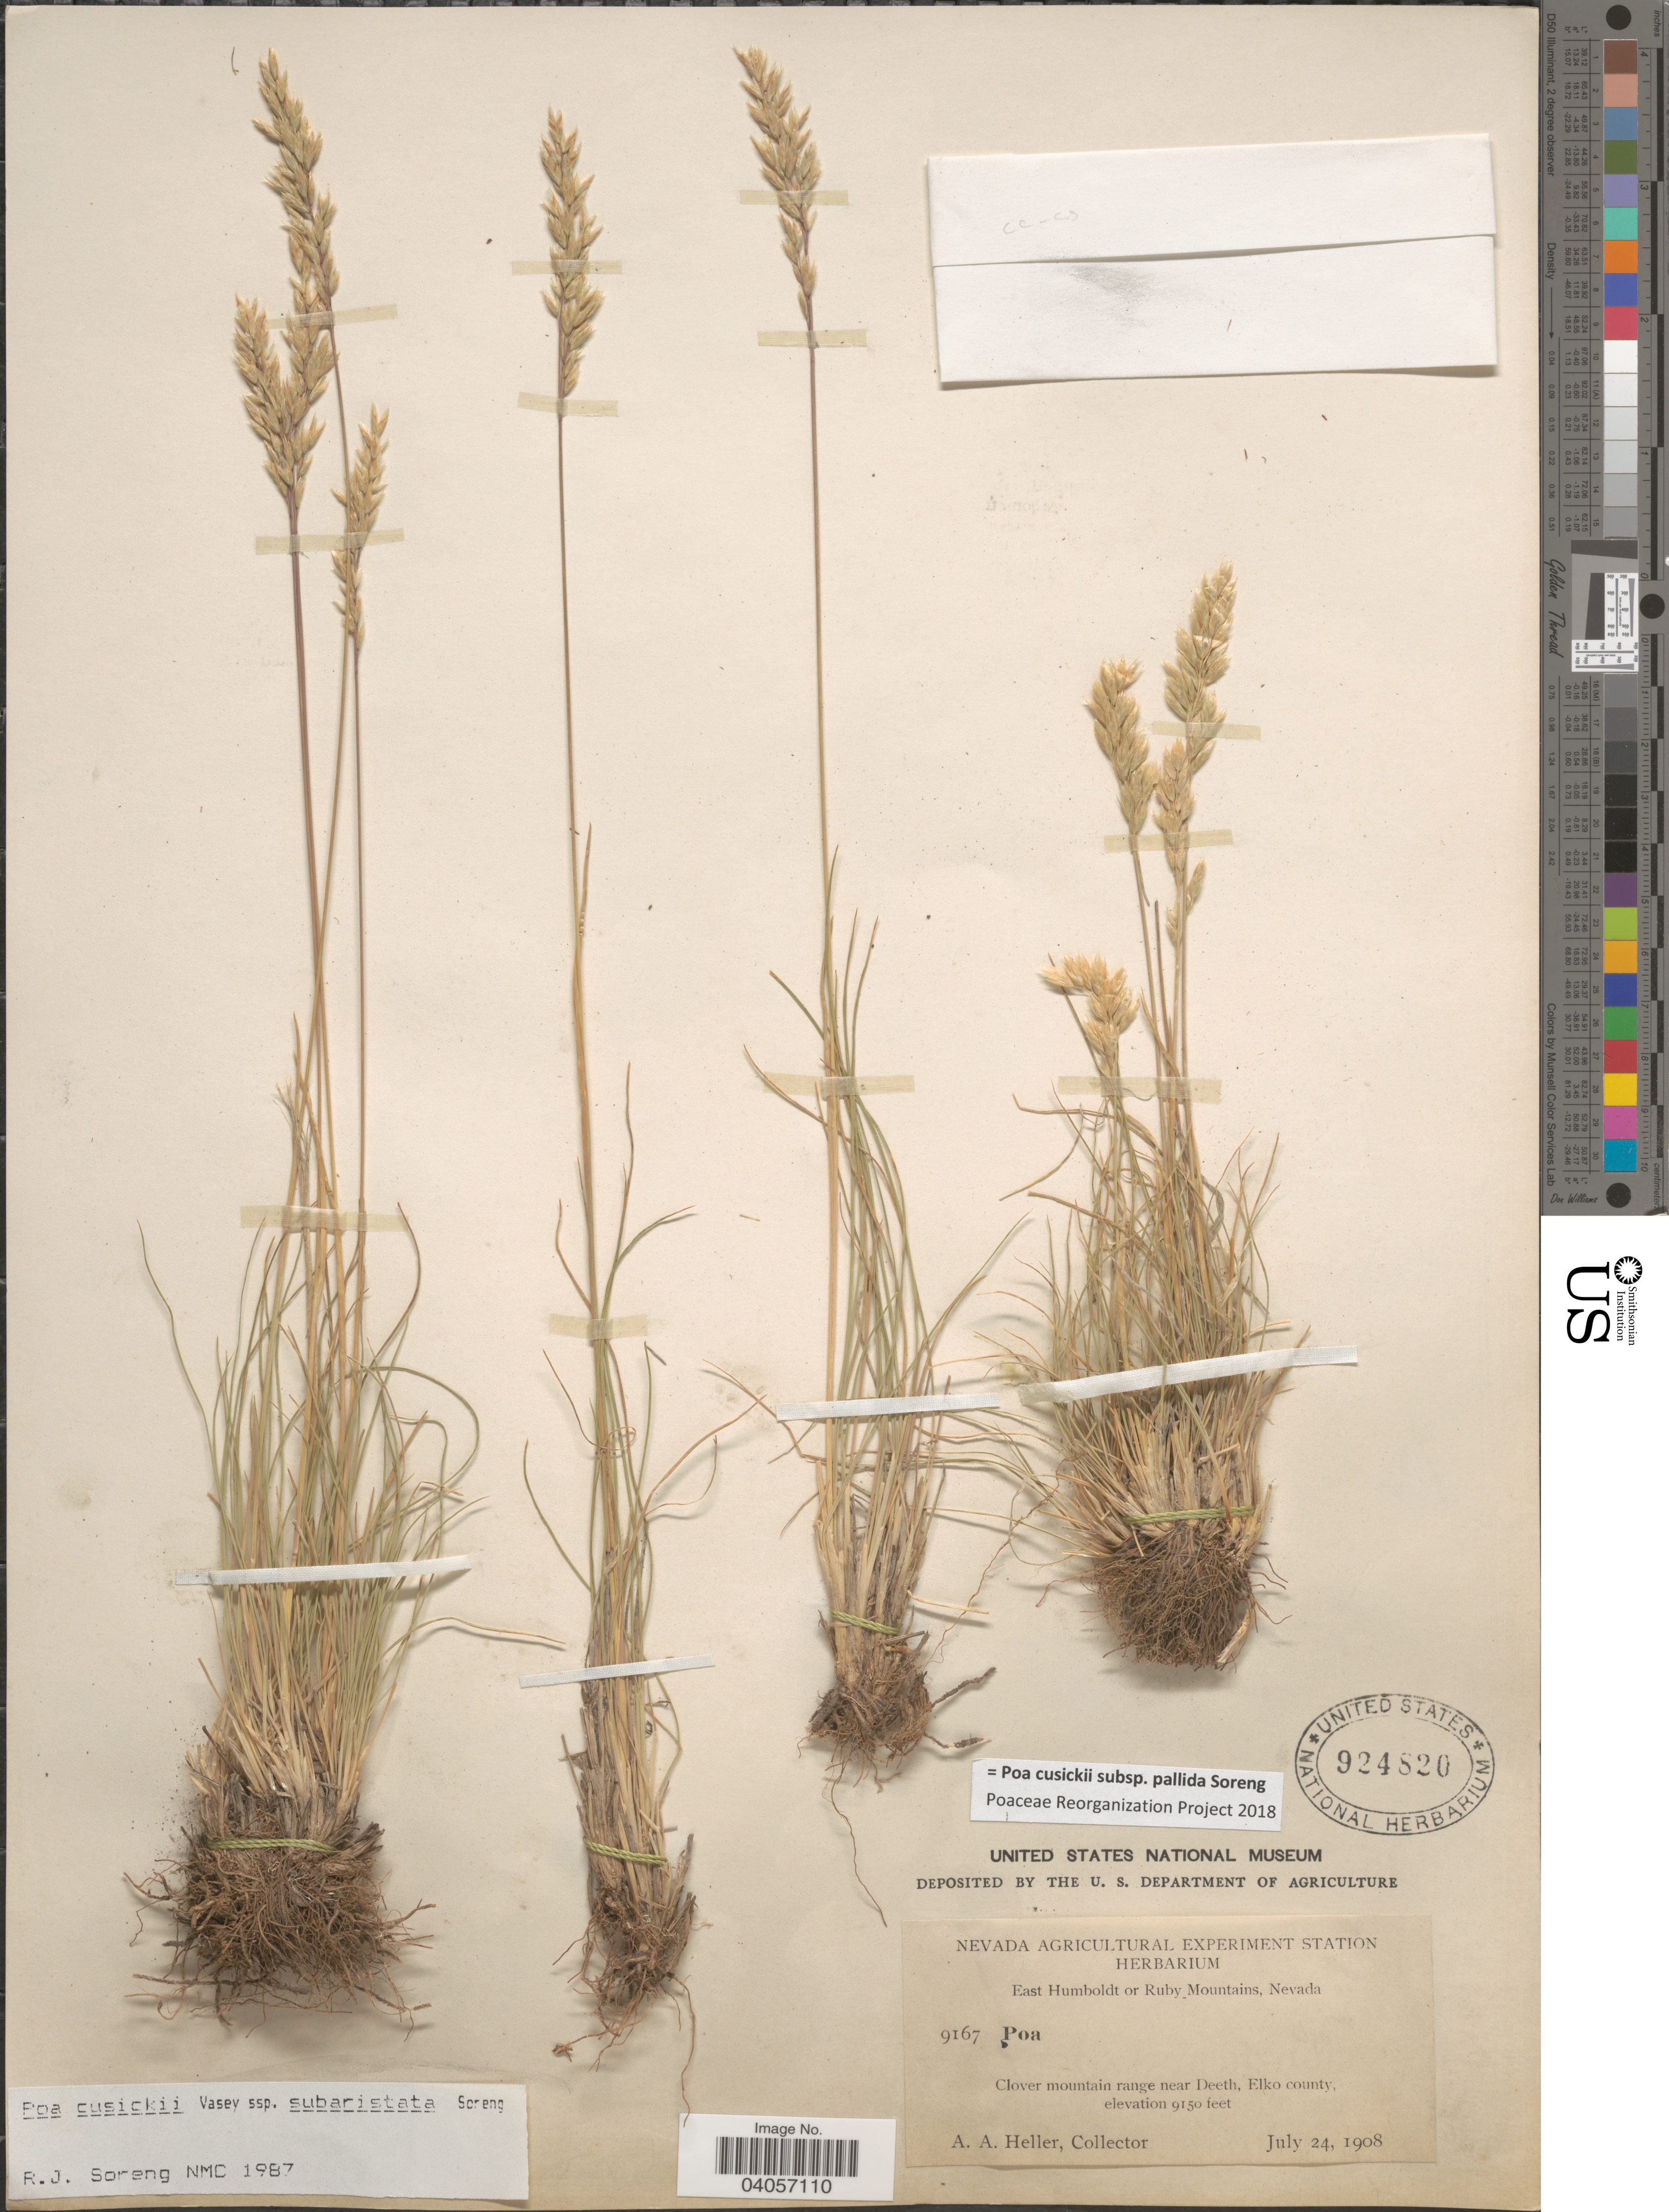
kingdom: Plantae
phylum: Tracheophyta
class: Liliopsida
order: Poales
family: Poaceae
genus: Poa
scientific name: Poa cusickii subsp. pallida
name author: Soreng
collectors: A. A. Heller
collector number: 9167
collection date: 1908-07-24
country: United States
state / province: Nevada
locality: East Humboldt or Ruby Mountains. Clover mountain range near Deeth, Elko county.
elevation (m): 2789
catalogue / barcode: US 924820